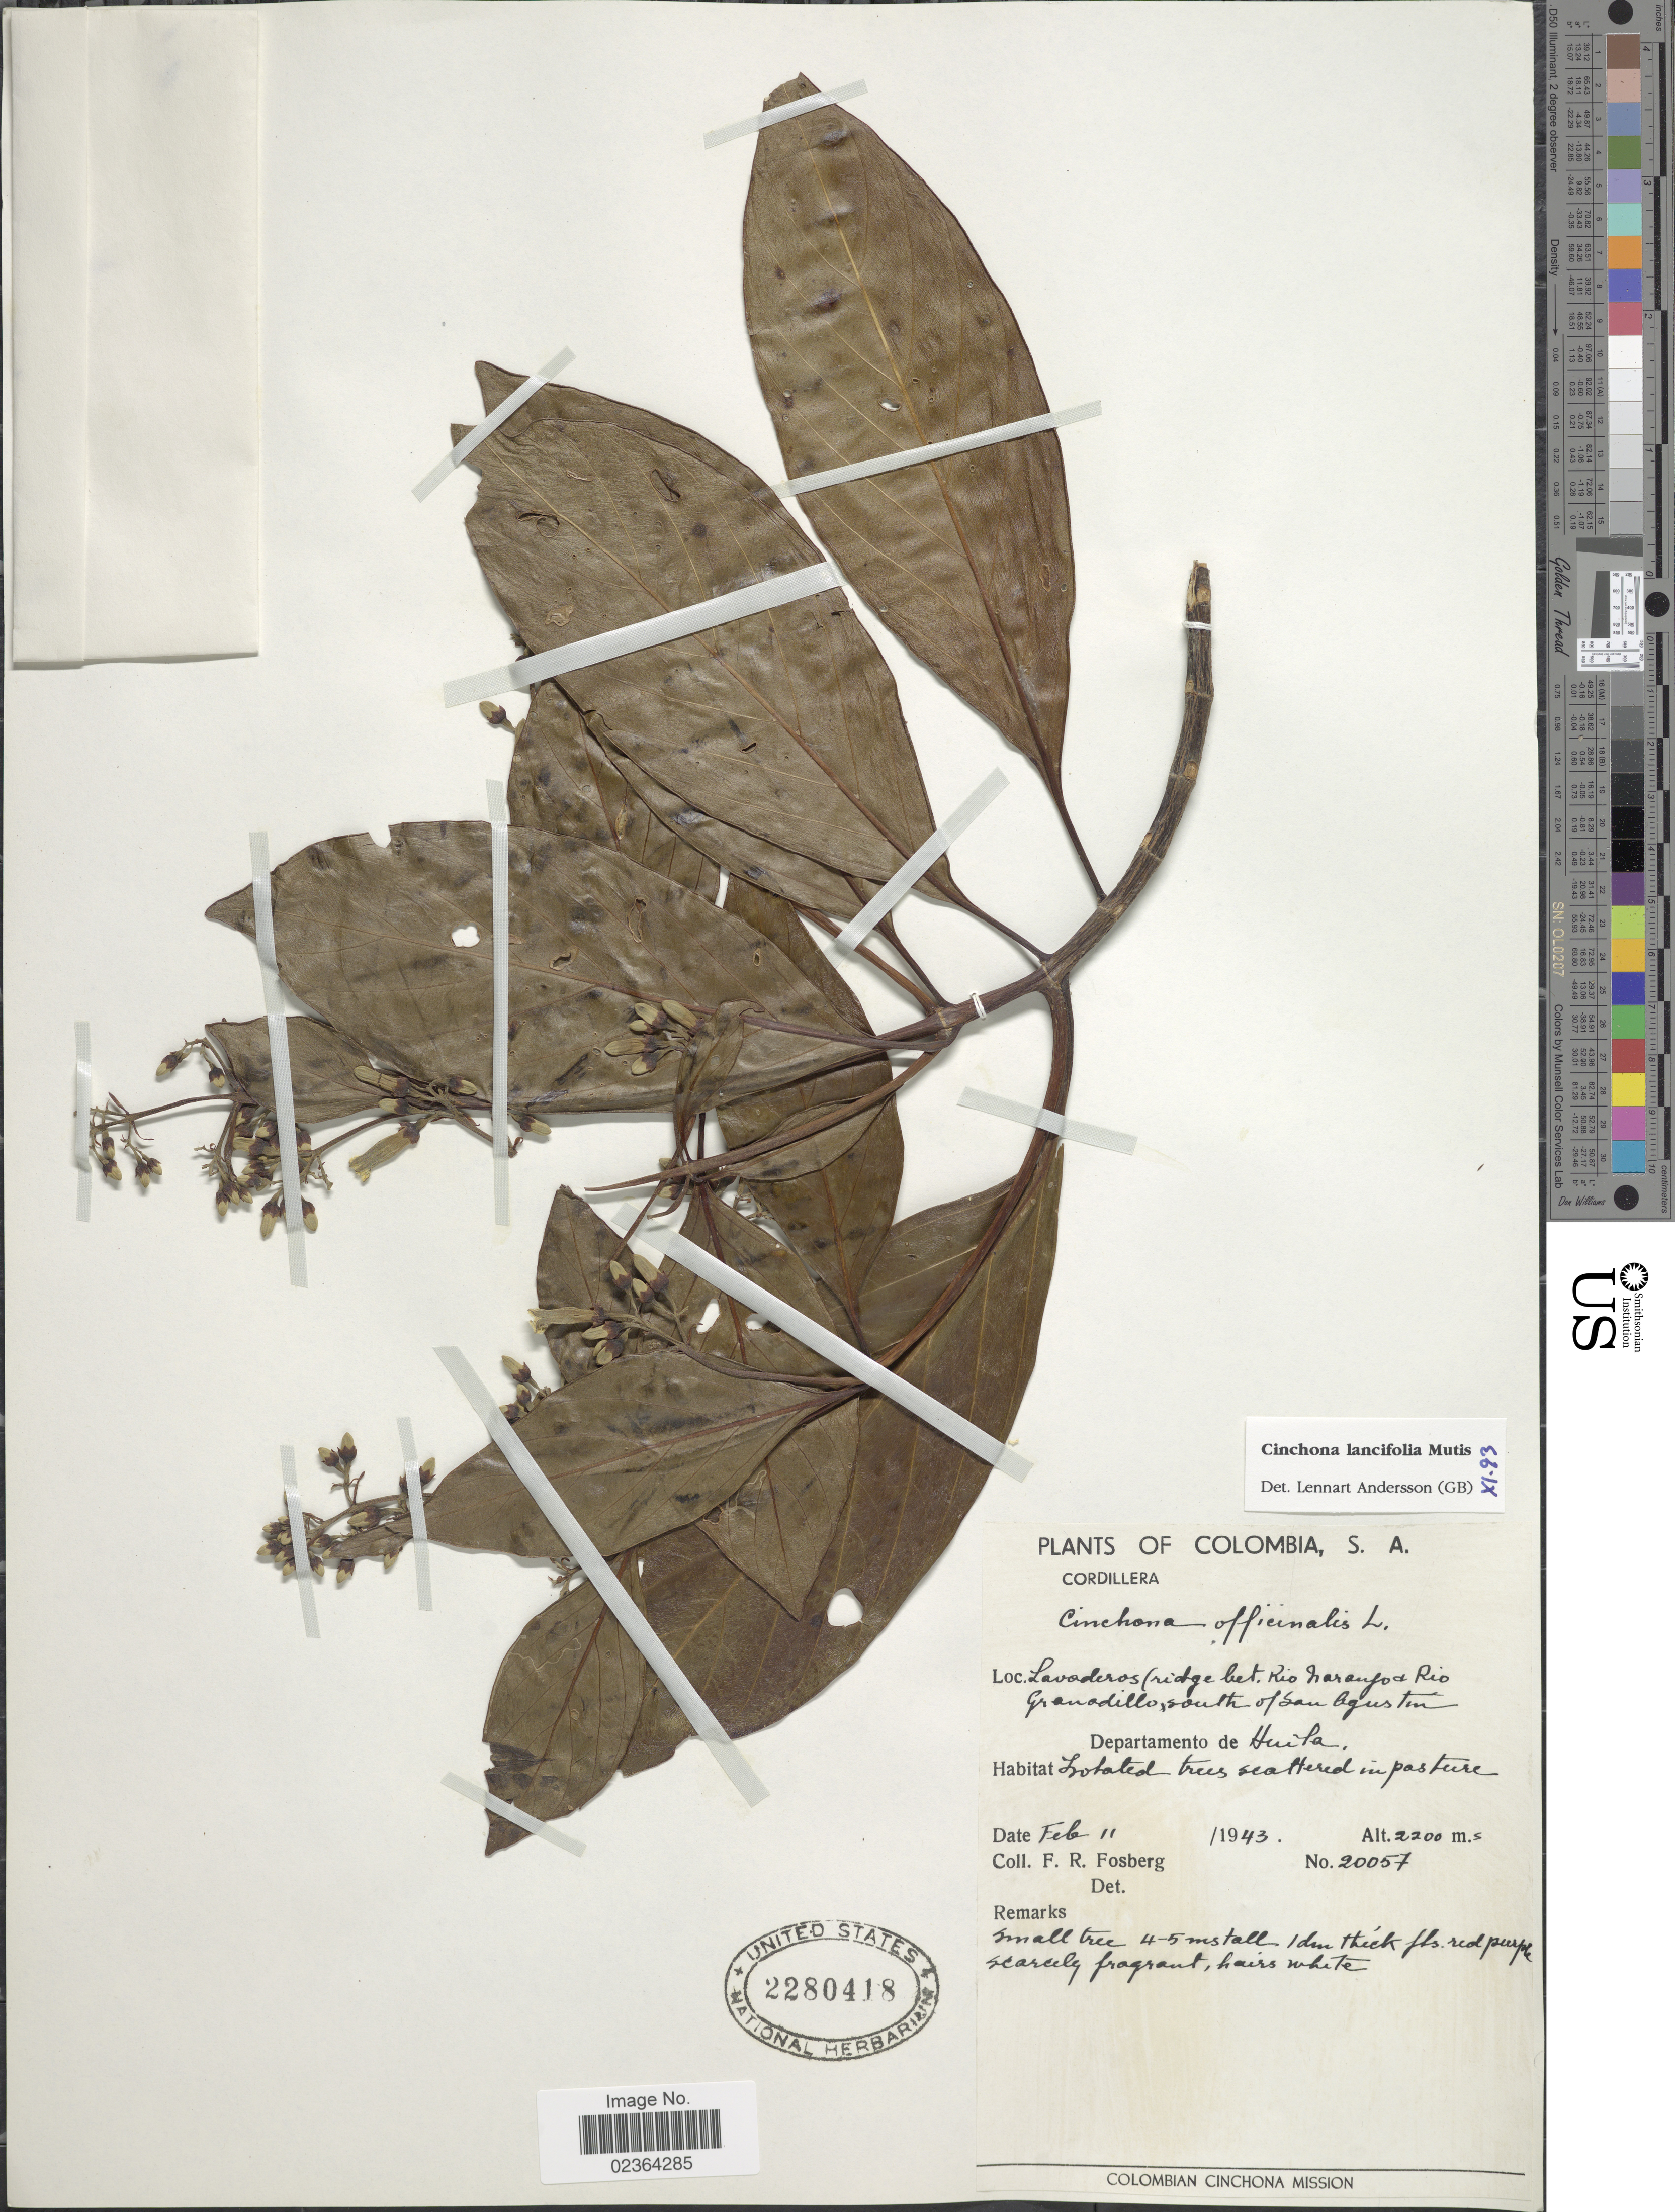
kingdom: Plantae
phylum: Tracheophyta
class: Magnoliopsida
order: Gentianales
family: Rubiaceae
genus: Cinchona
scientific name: Cinchona lancifolia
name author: Mutis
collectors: F. R. Fosberg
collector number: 20057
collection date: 1943-02-11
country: Colombia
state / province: Huila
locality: Lavaderos (ridge bet. Rio Naranjo & Rio Granadillo) south of San Agistine, Departamento de Huila, Cordillera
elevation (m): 2200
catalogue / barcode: US 2280418